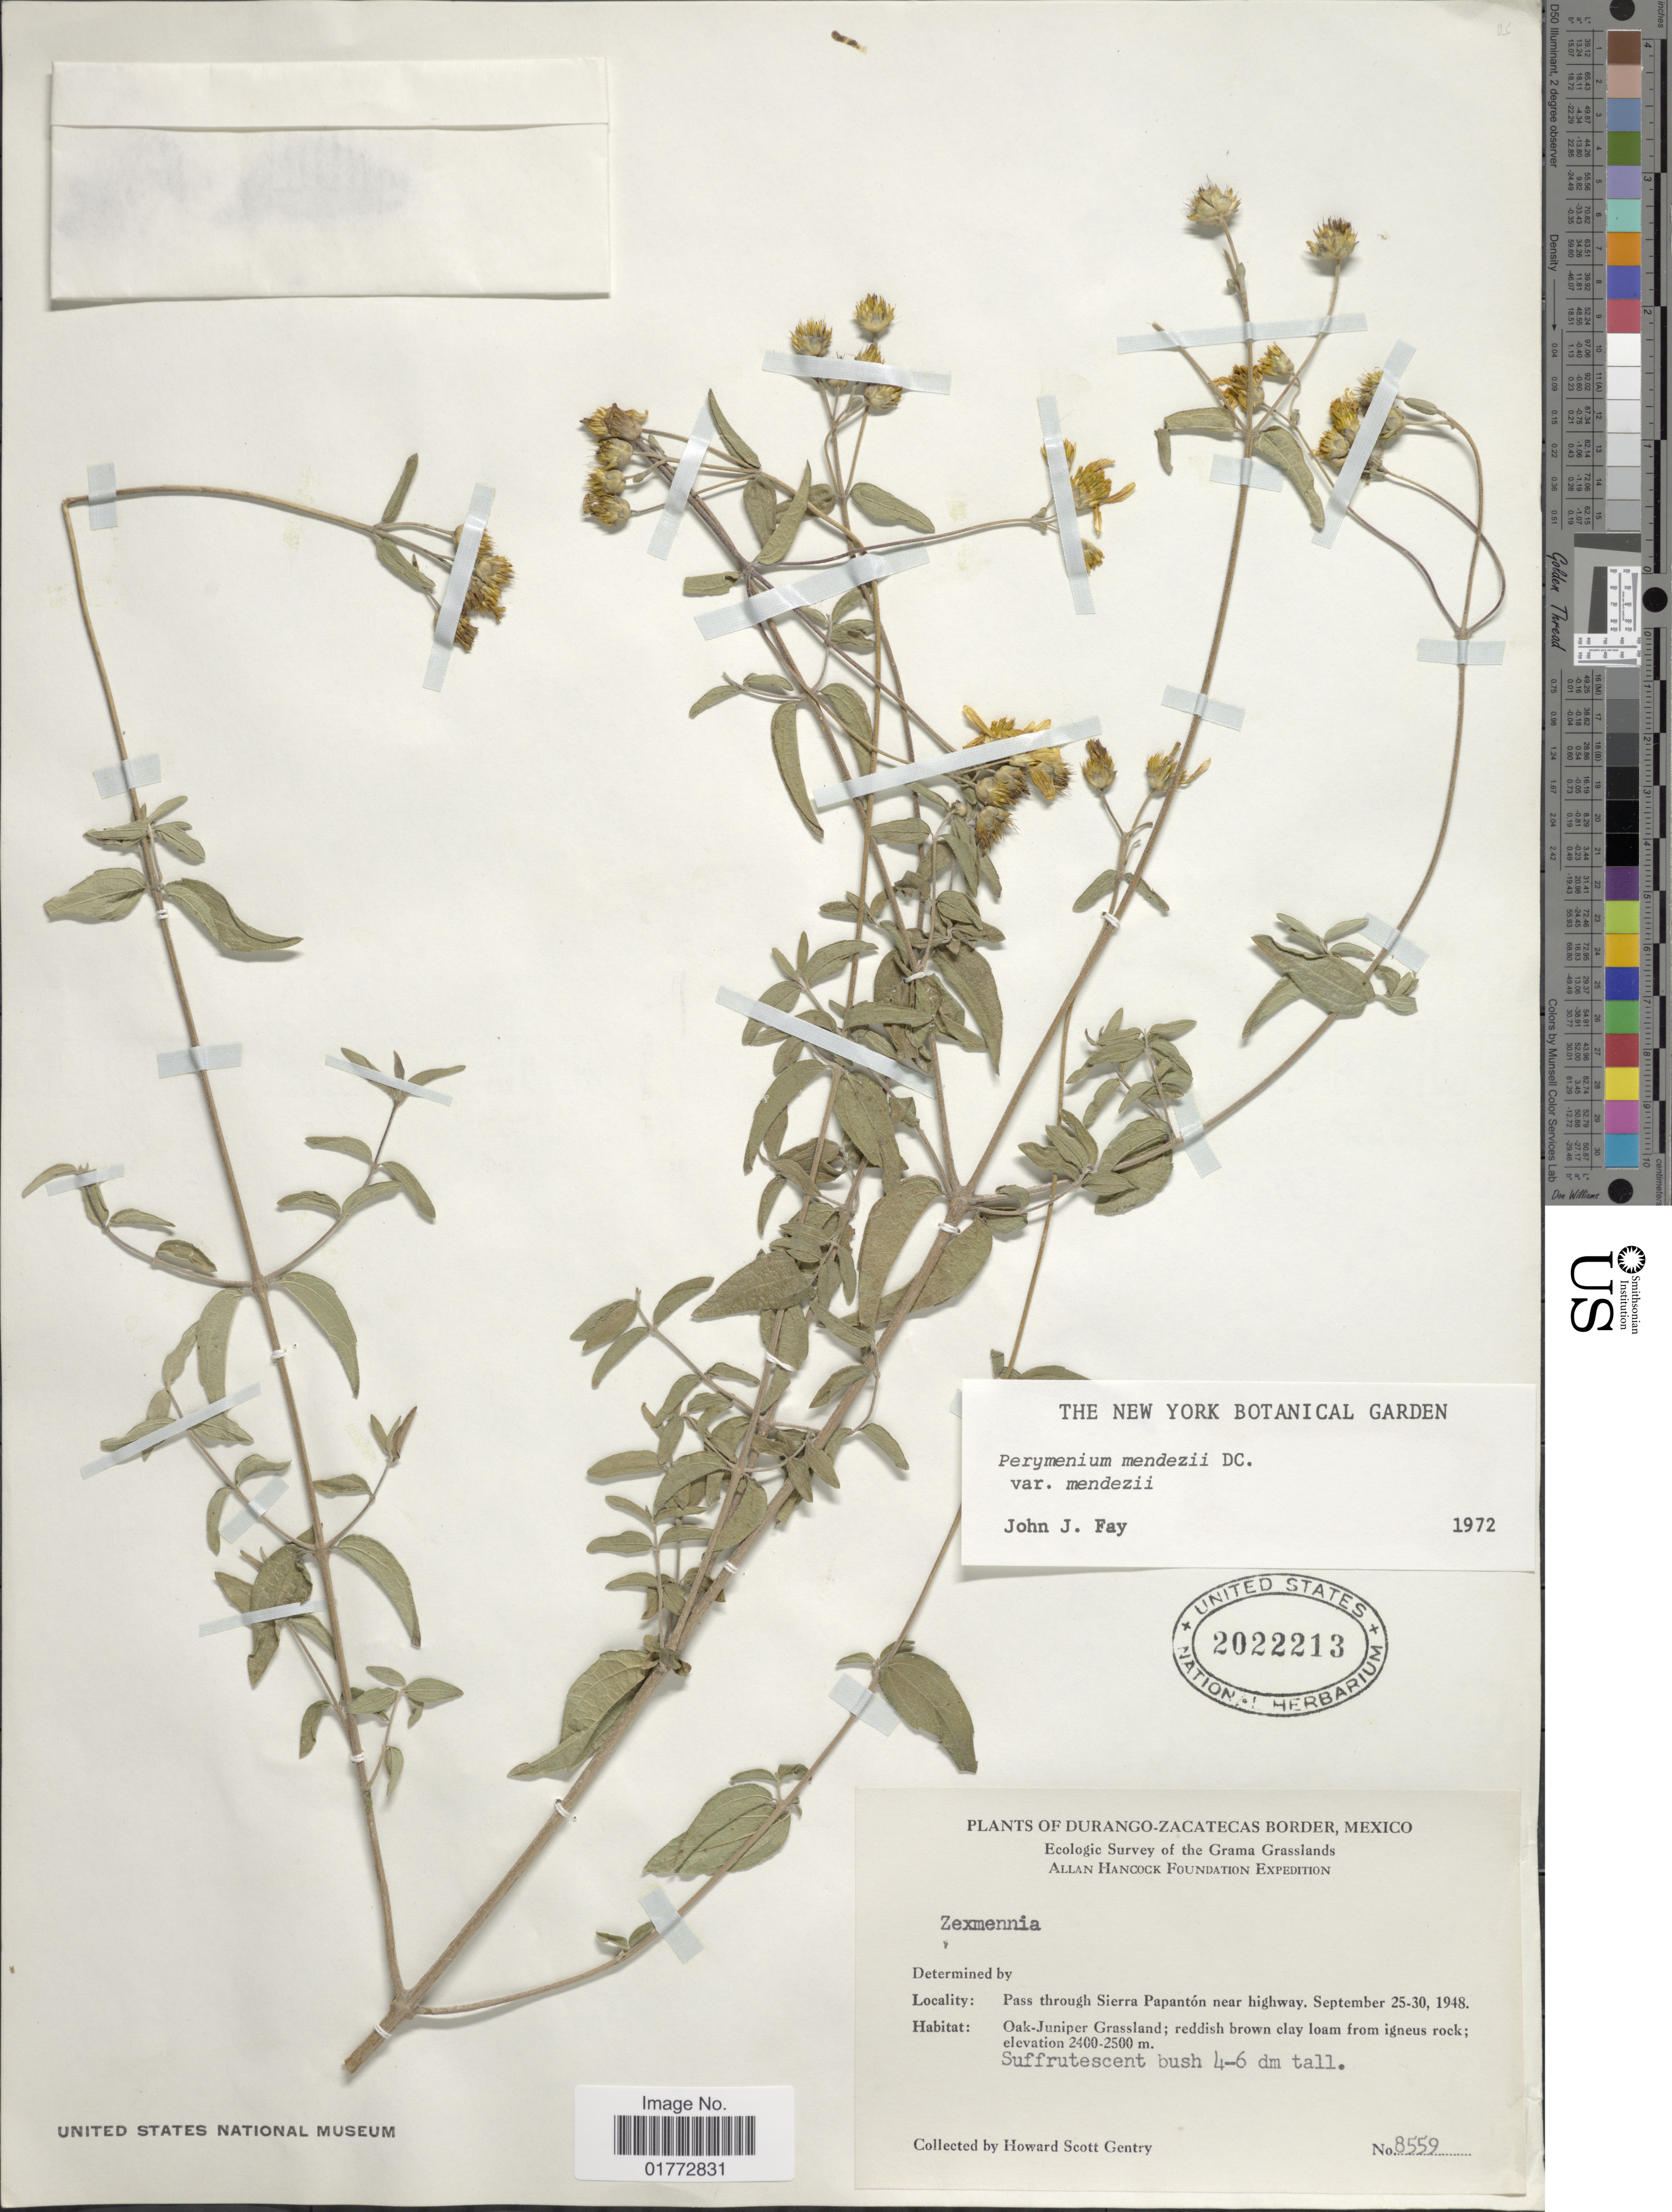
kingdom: Plantae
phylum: Tracheophyta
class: Magnoliopsida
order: Asterales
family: Asteraceae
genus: Perymenium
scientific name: Perymenium mendezii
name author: DC.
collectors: H. S. Gentry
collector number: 8559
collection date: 1948-09-25/1948-09-30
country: Mexico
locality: Durango-Zacatecas border, Pass through Sierra Papanton near highway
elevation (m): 2400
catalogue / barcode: US 2022213